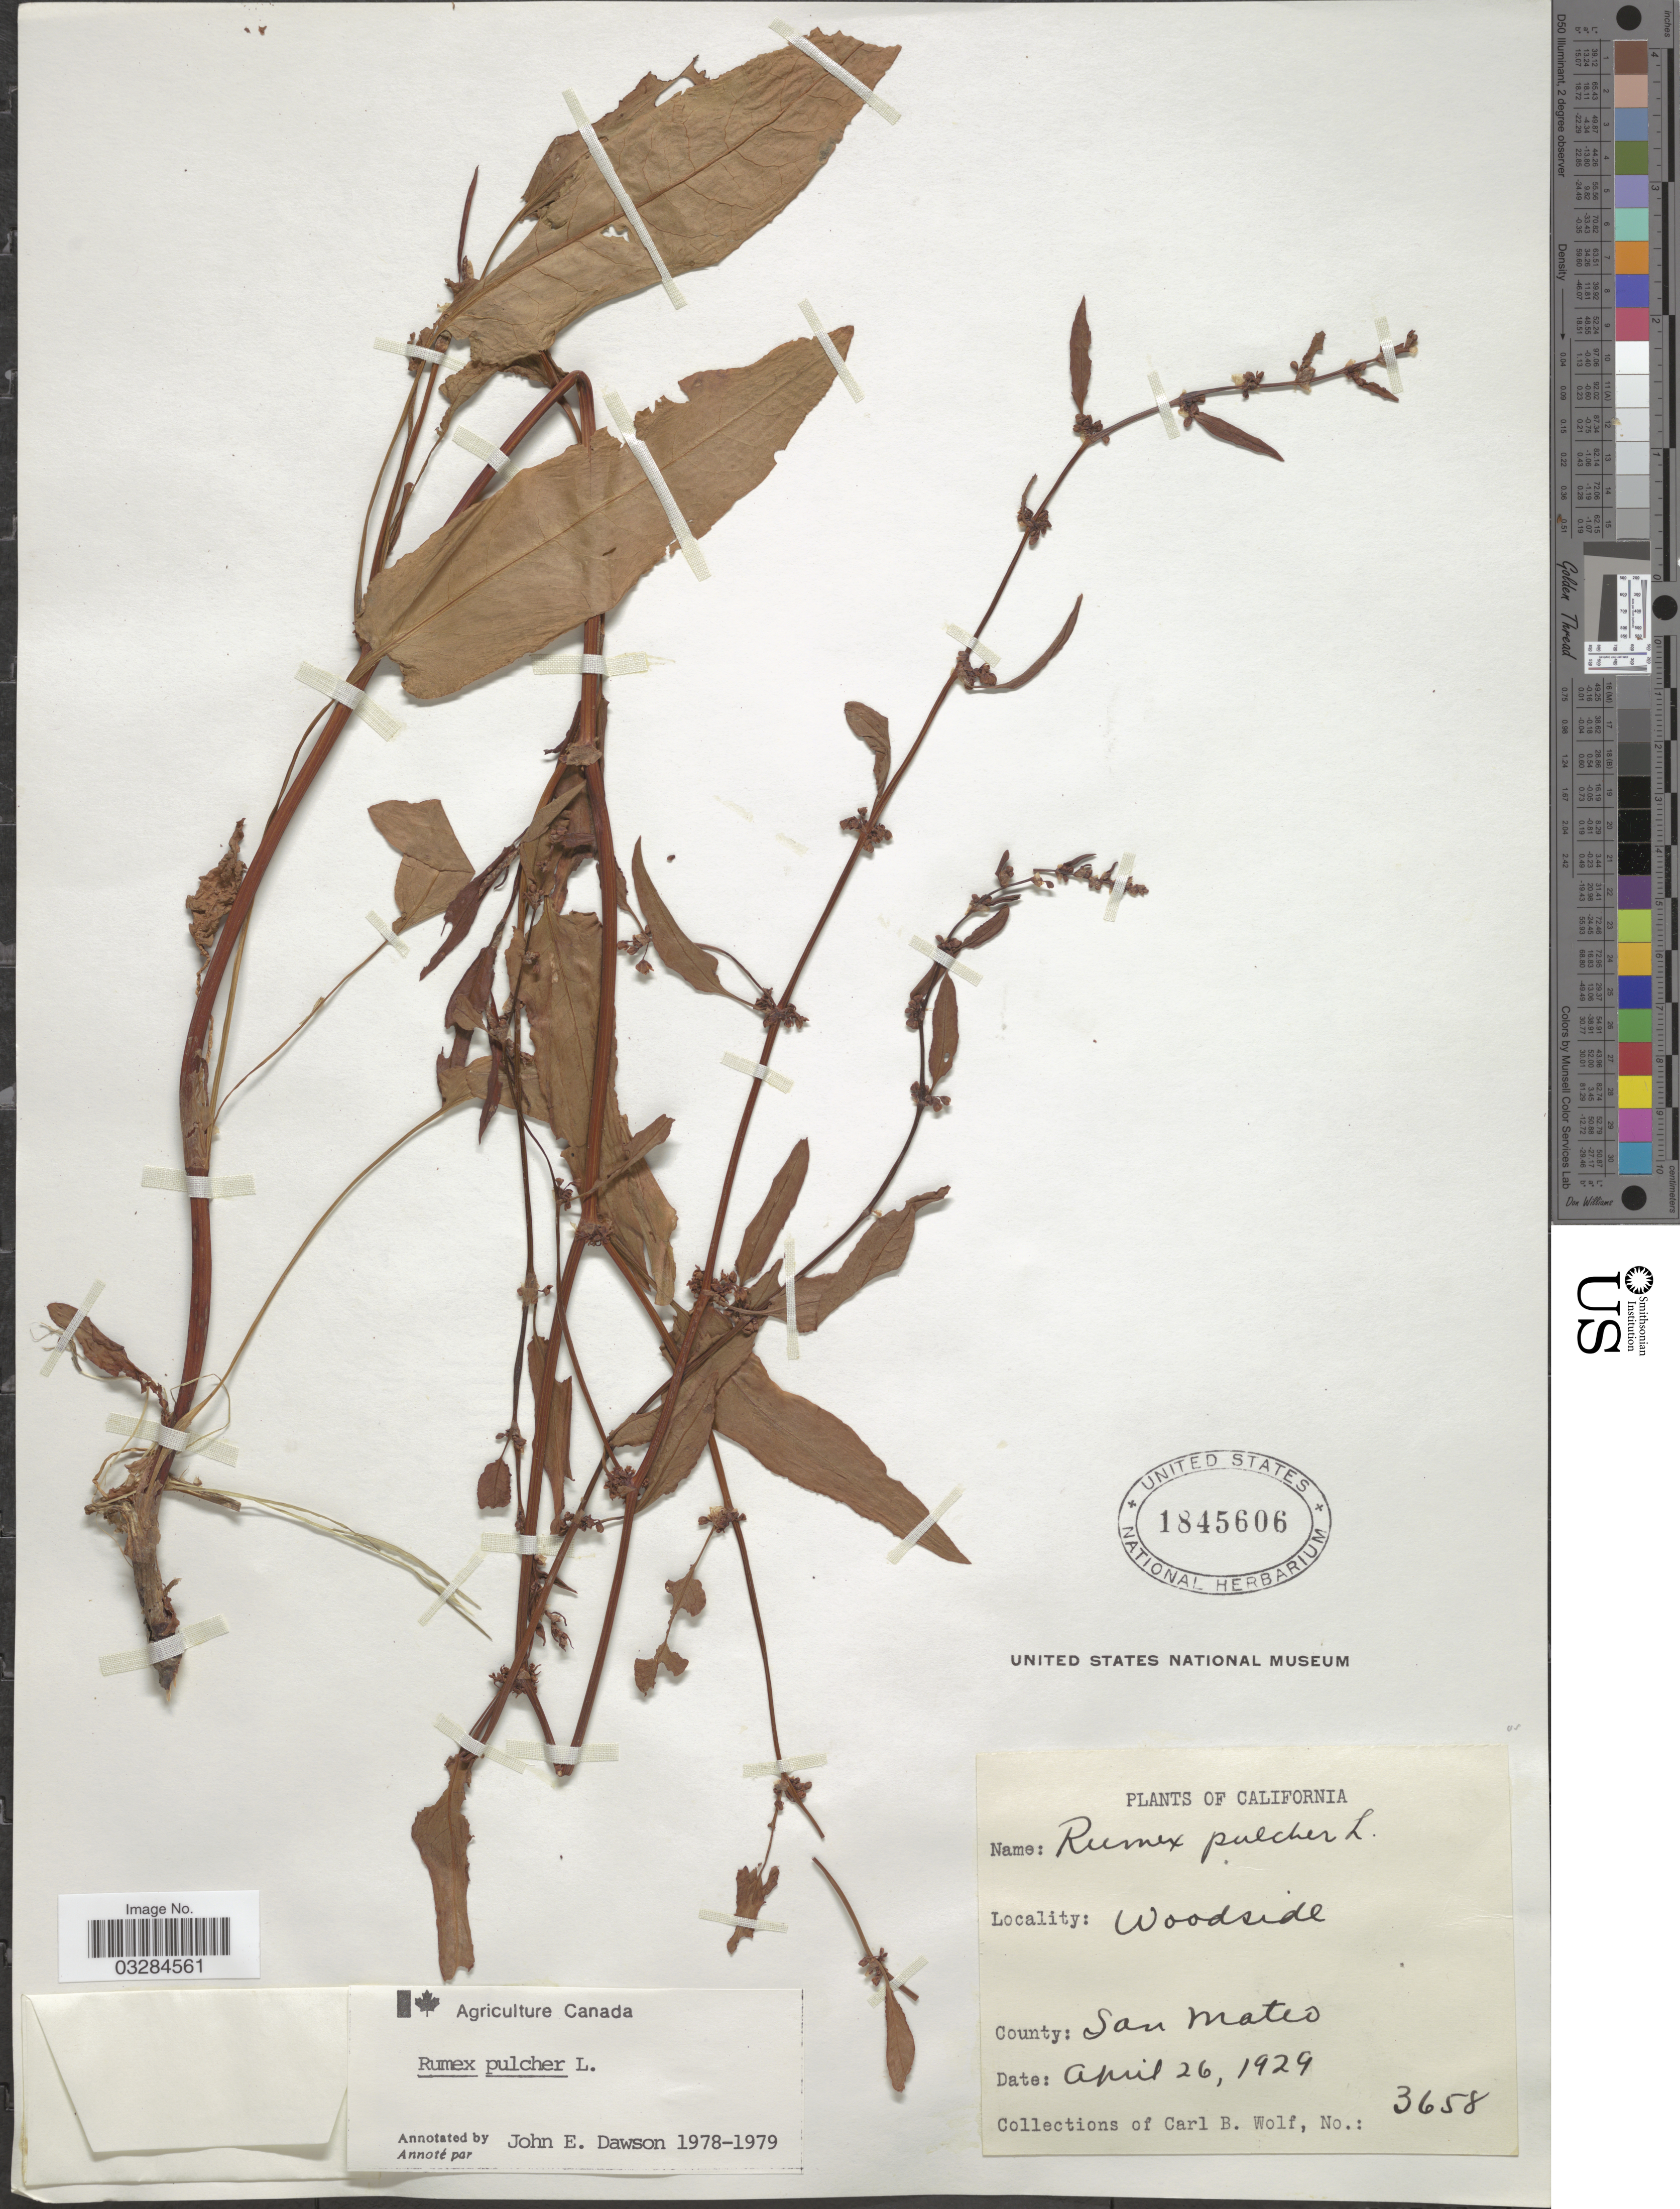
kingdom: Plantae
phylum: Tracheophyta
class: Magnoliopsida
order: Caryophyllales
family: Polygonaceae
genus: Rumex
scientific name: Rumex pulcher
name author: L.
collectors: C. B. Wolf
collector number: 3658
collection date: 1929-04-26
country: United States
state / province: California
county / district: San Mateo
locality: Woodside. County: San Mateo.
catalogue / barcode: US 1845606